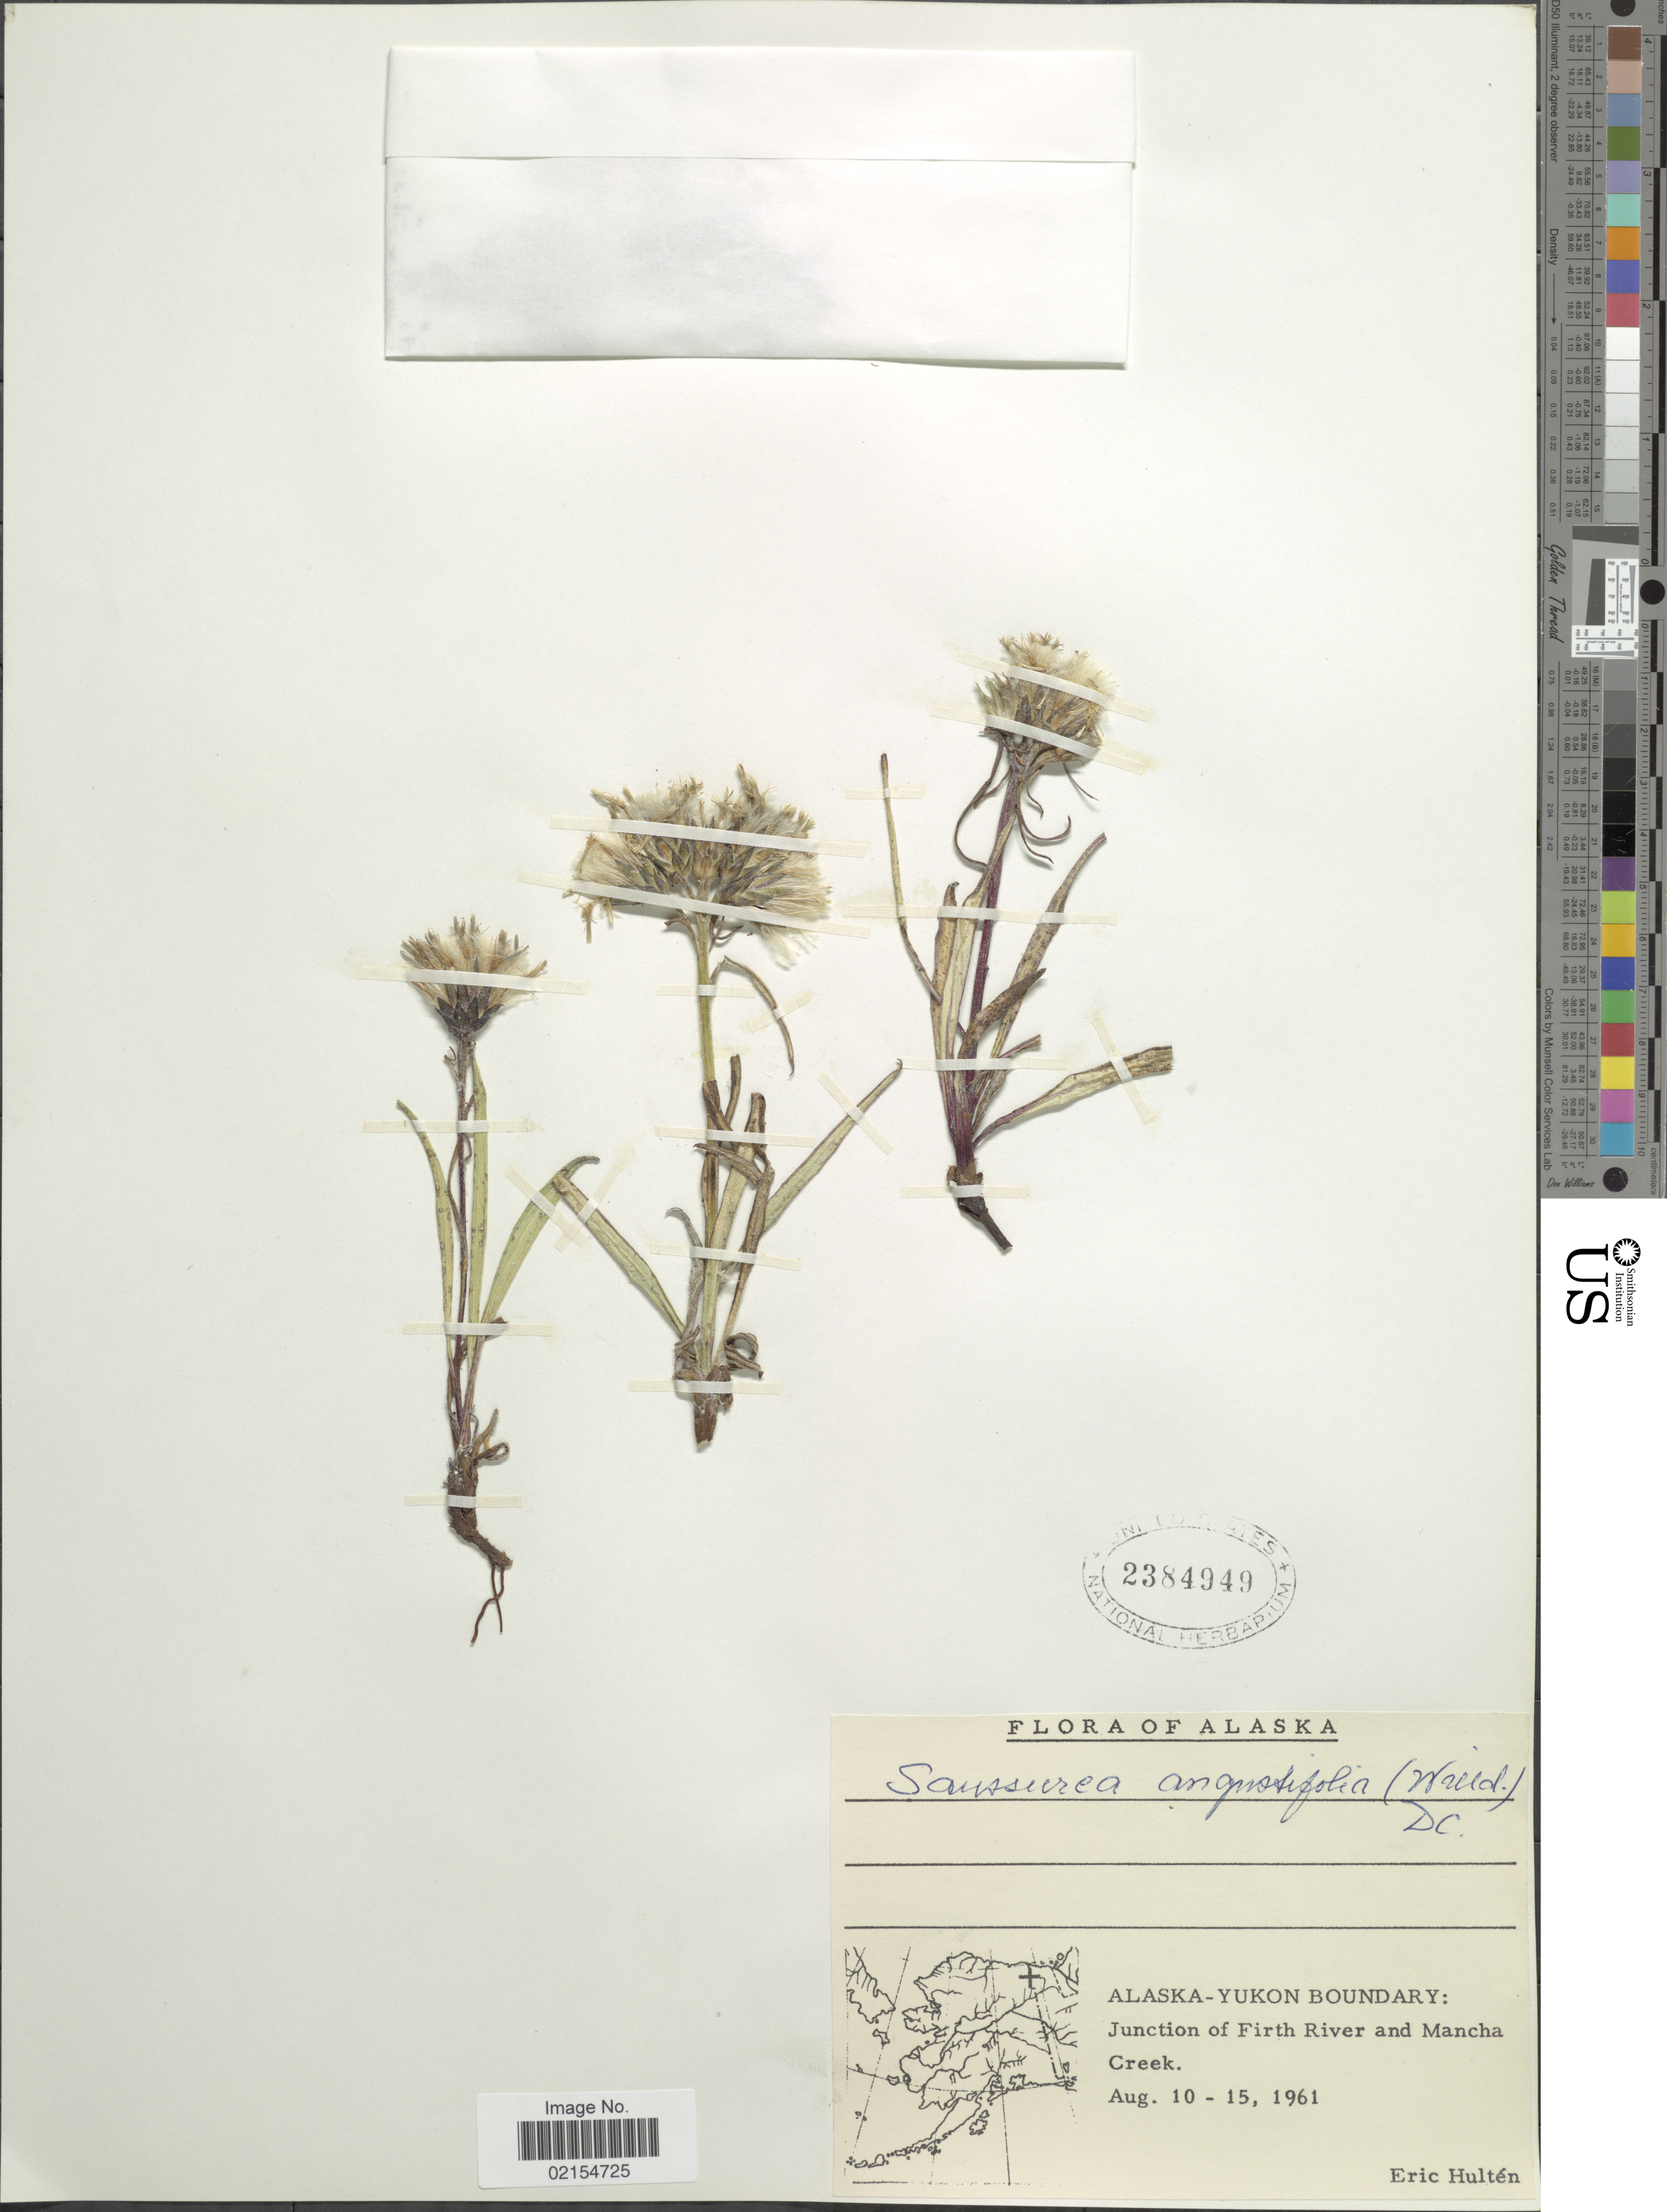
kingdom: Plantae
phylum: Tracheophyta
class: Magnoliopsida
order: Asterales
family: Asteraceae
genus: Saussurea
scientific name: Saussurea angustifolia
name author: (L.) DC.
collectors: E. G. Hultén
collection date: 1961-08-10/1961-08-15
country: United States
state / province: Alaska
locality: Alaska, Yukon Boundary, Junction of Firth River and Mancha Creek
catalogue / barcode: US 2384949